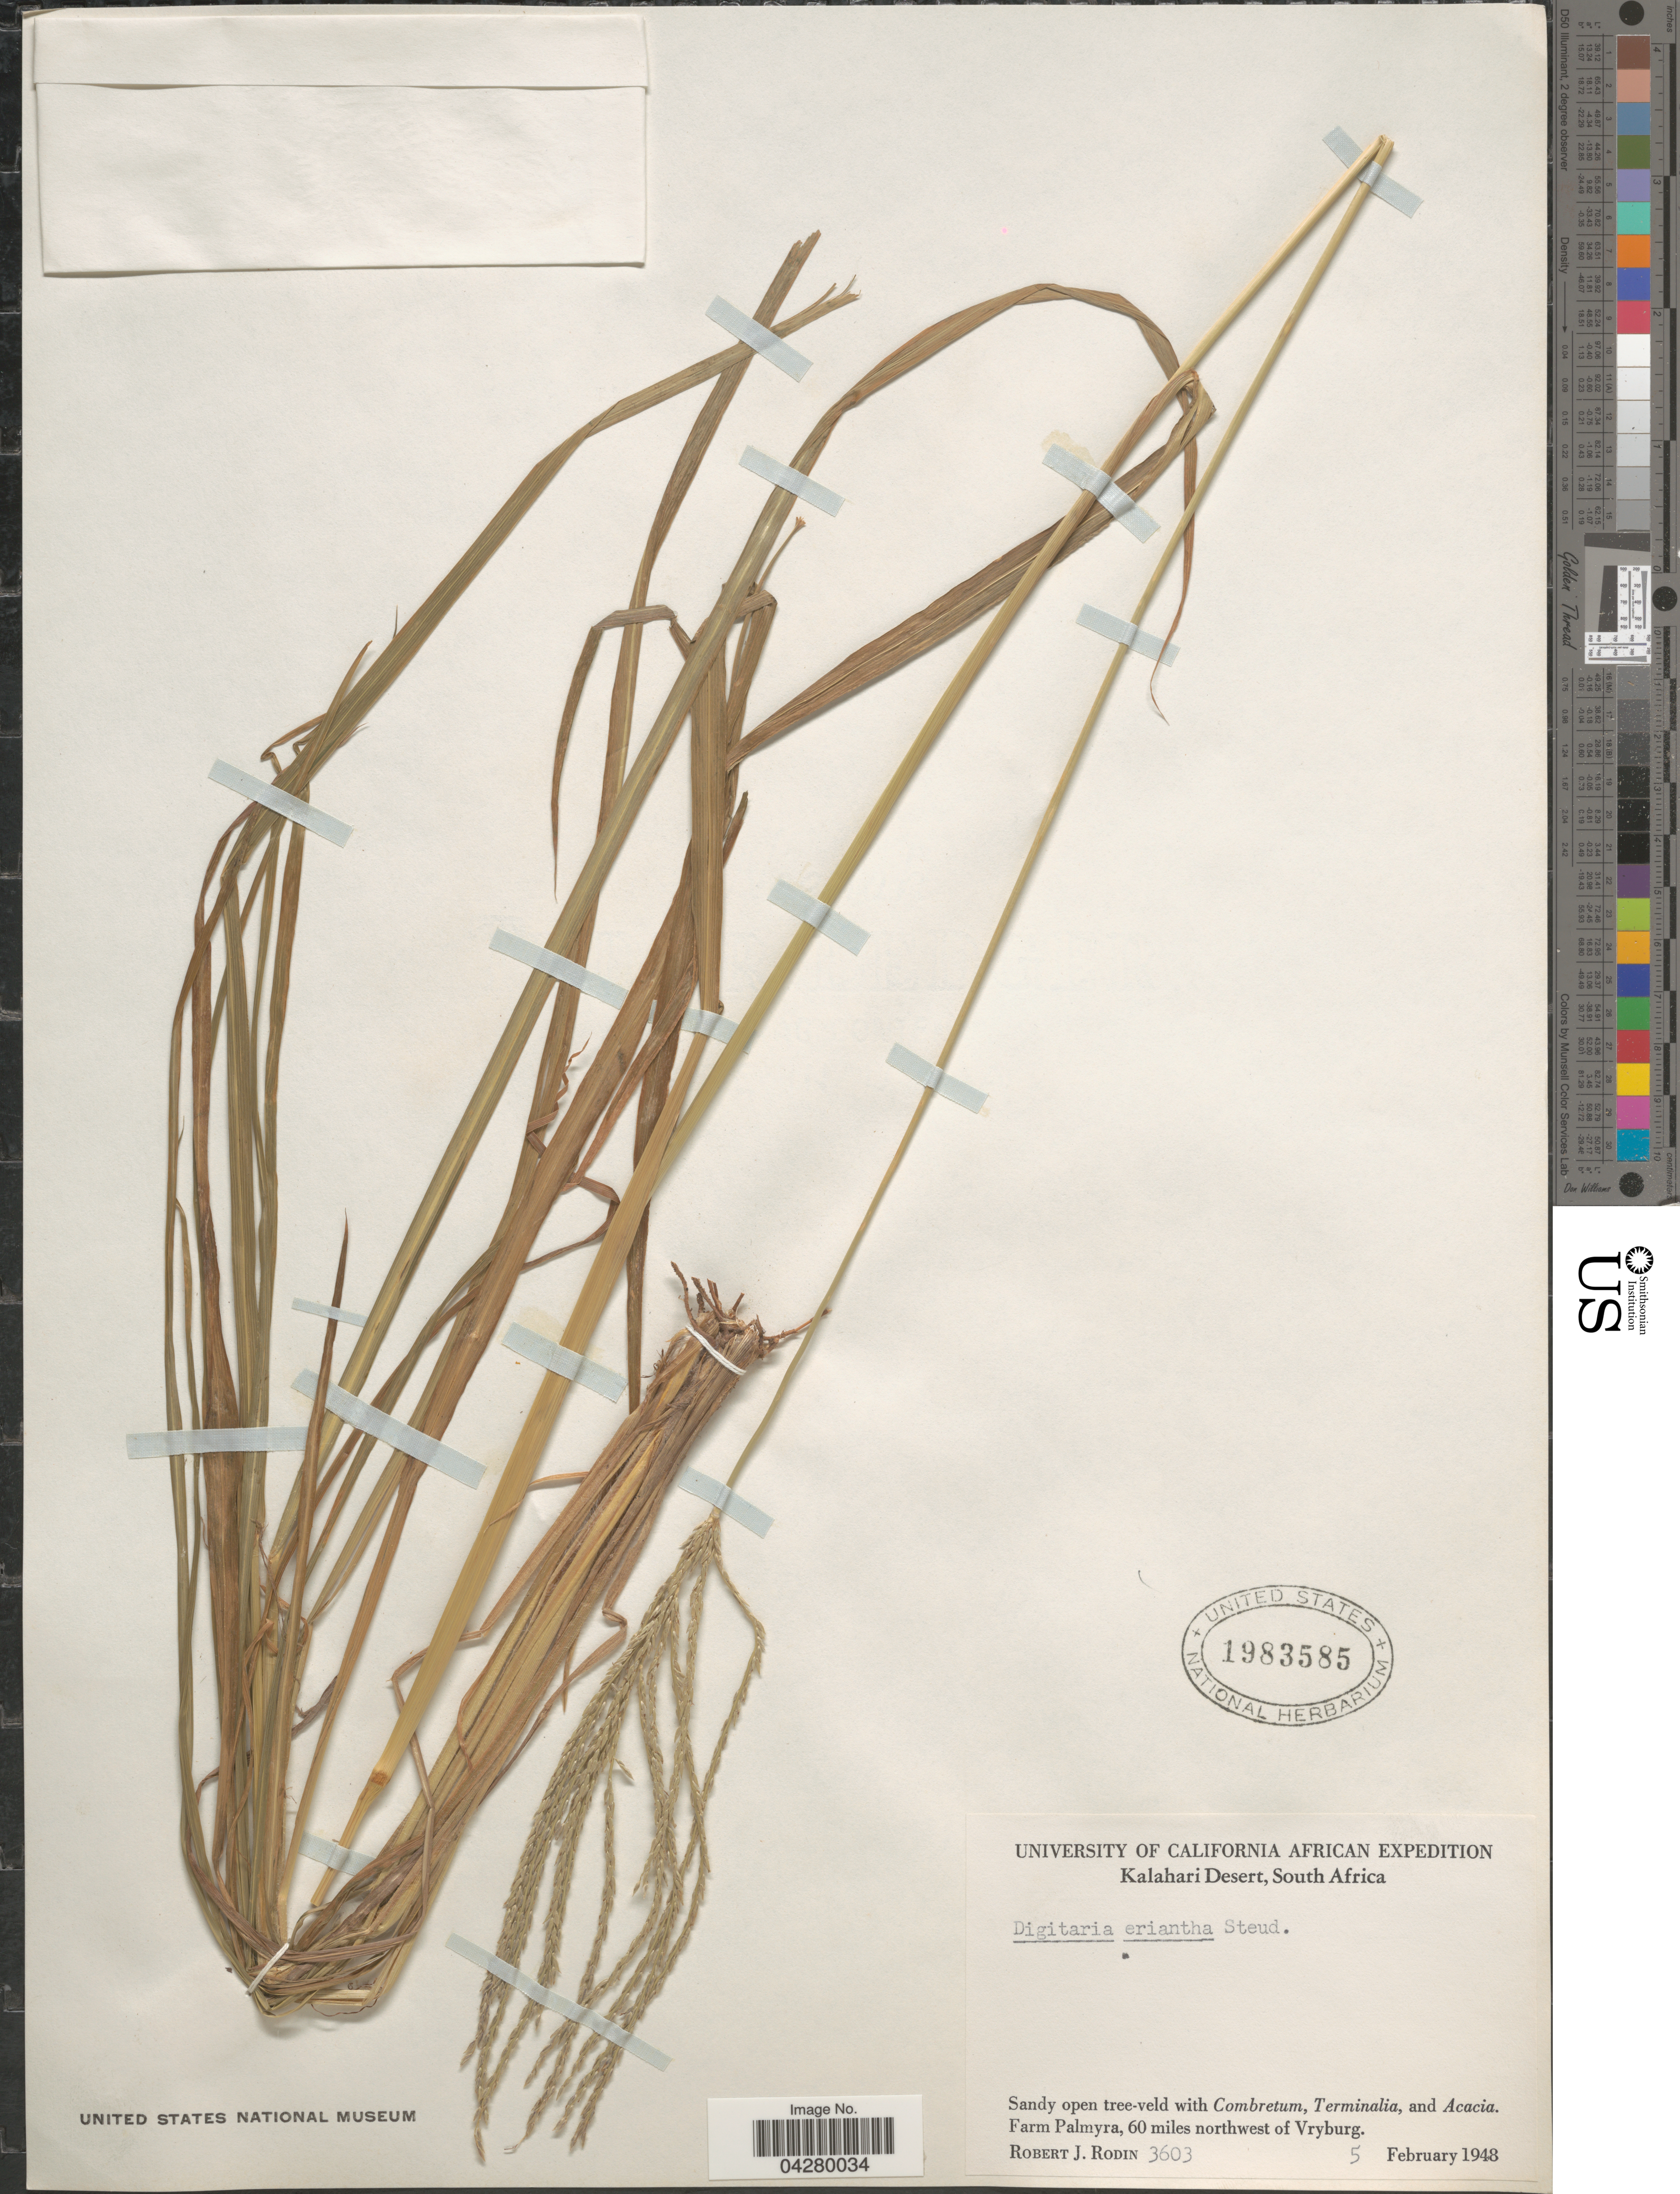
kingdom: Plantae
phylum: Tracheophyta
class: Liliopsida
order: Poales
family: Poaceae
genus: Digitaria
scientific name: Digitaria eriantha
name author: Steud.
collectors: R. J. Rodin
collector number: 3603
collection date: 1948-02-05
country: South Africa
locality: University of California African Expedition. Kalahari Desert. Farm Palmyra, 60 miles northwest of Vryburg.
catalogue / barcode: US 1983585